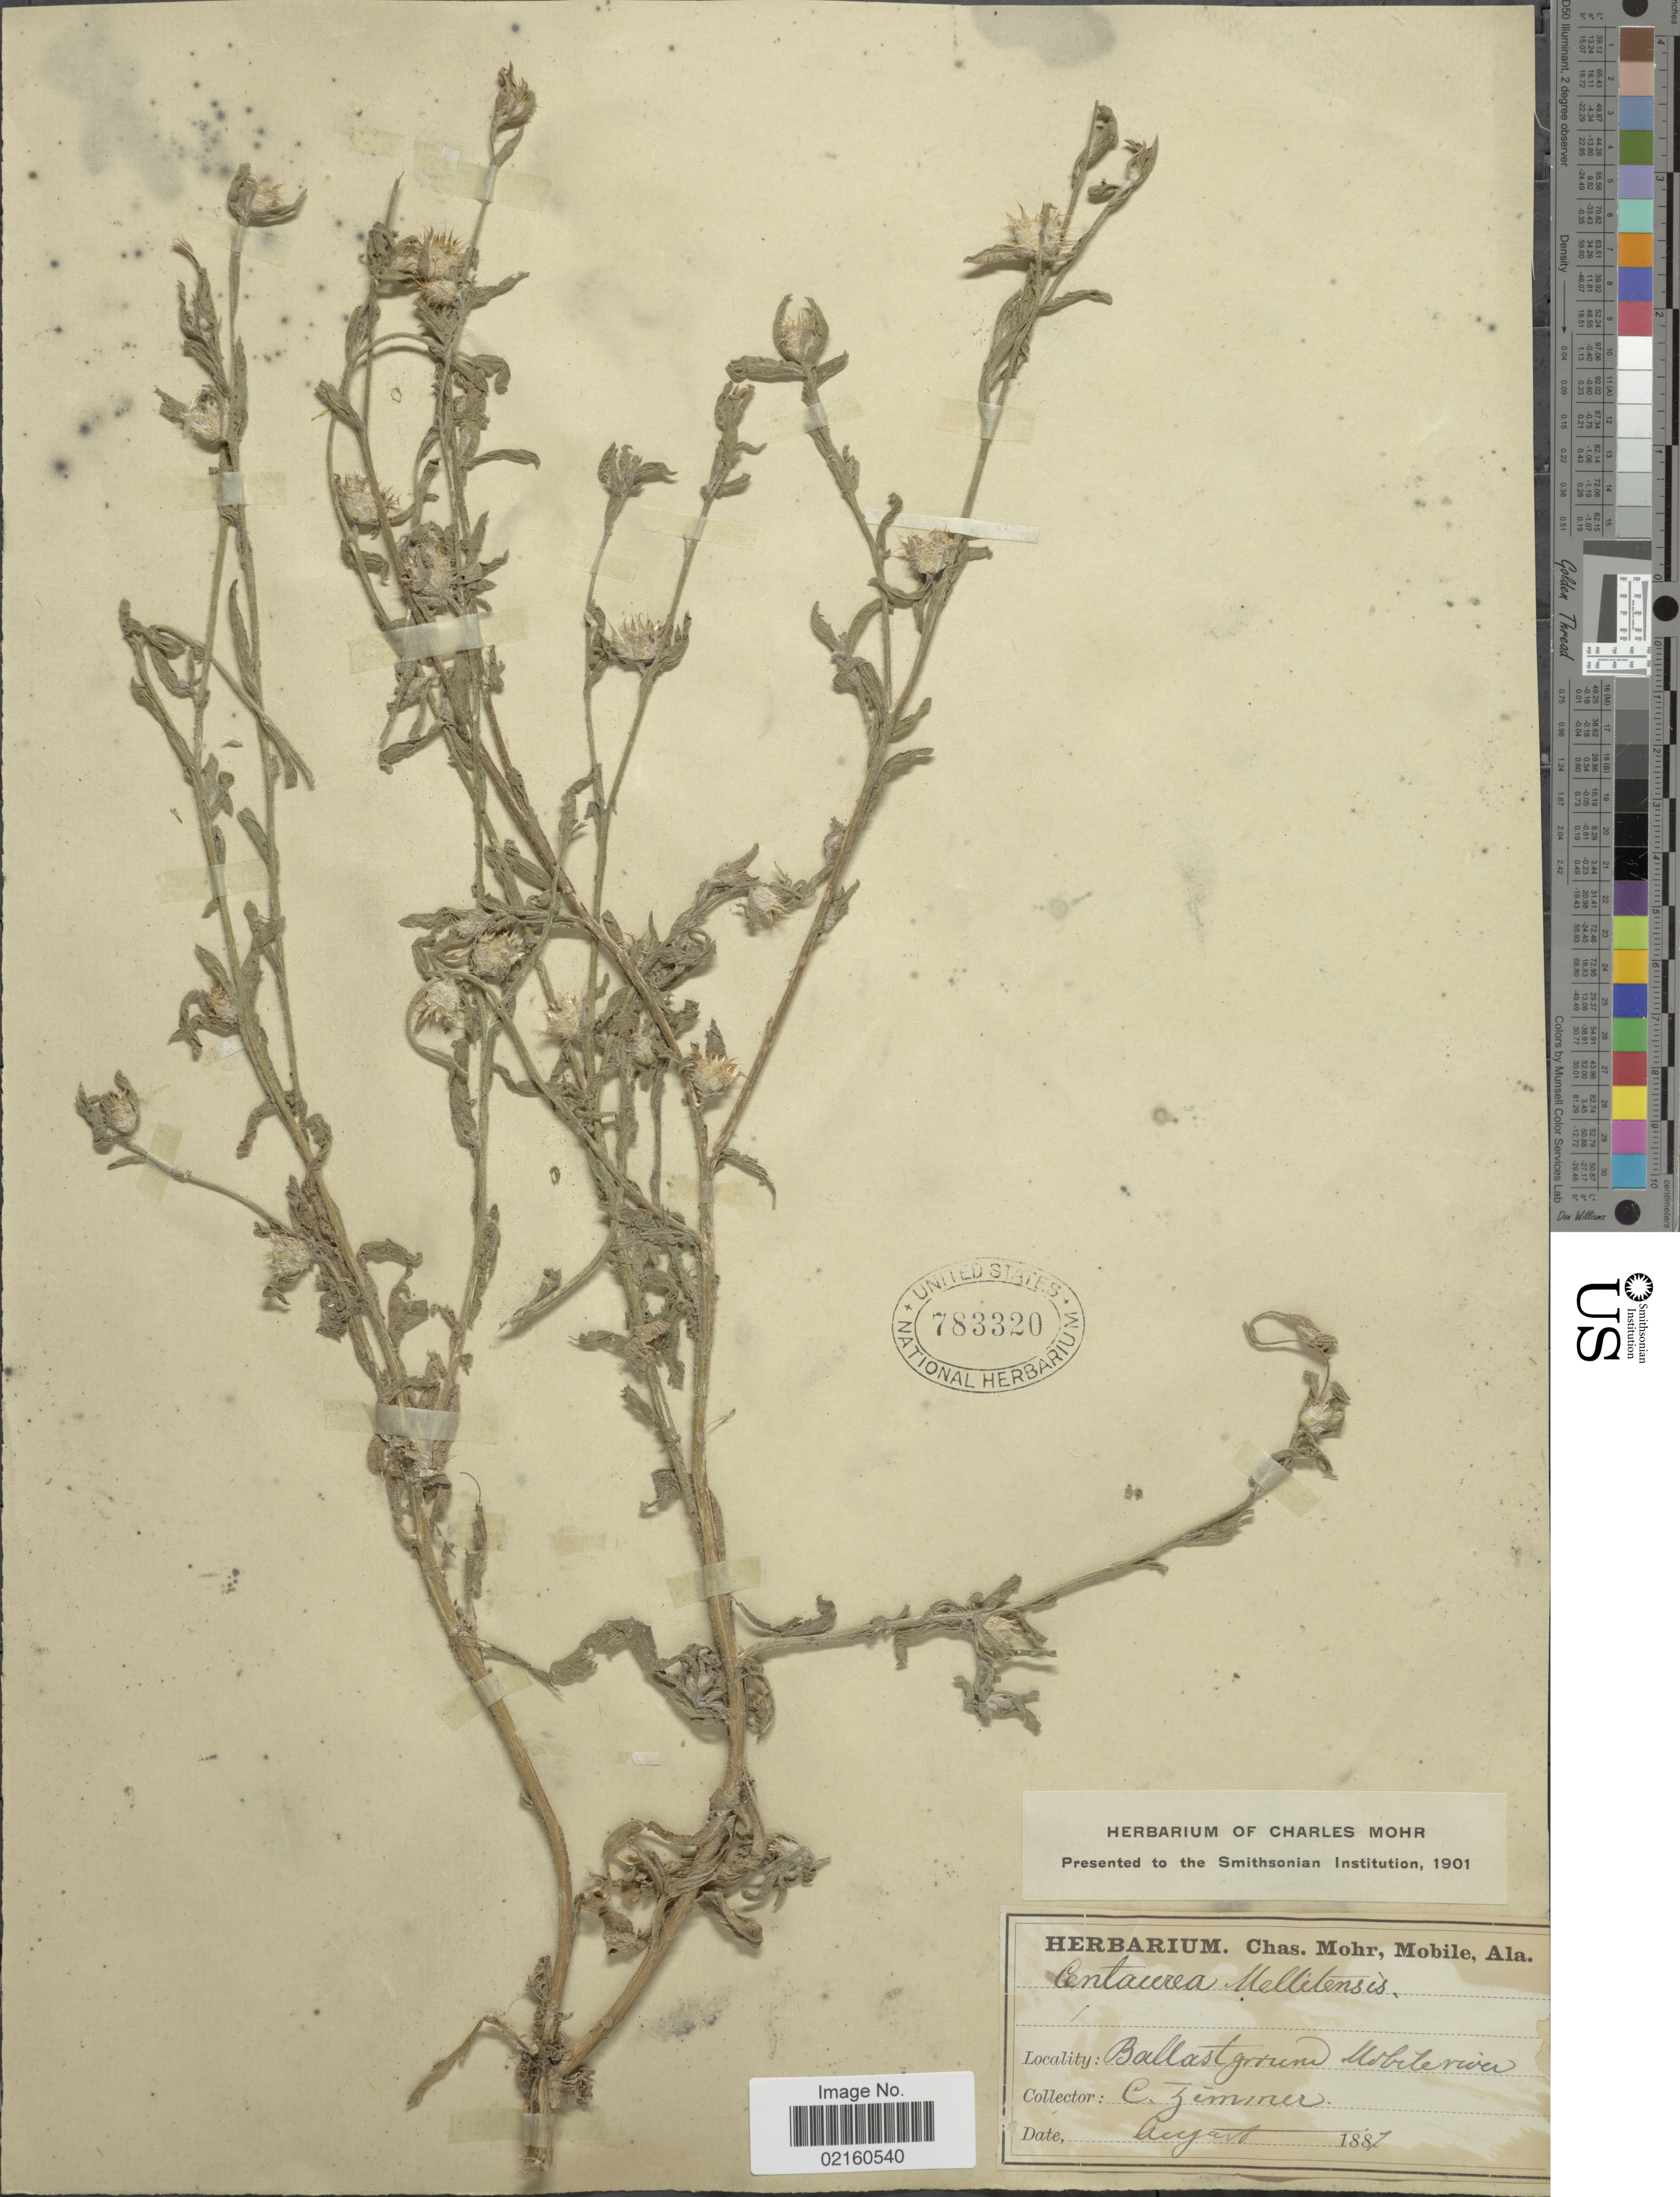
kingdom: Plantae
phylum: Tracheophyta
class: Magnoliopsida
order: Asterales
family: Asteraceae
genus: Centaurea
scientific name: Centaurea melitensis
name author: L.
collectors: C. Zimmer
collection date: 1887-08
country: United States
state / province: Alabama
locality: Ballast ground, Mobile River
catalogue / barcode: US 783320